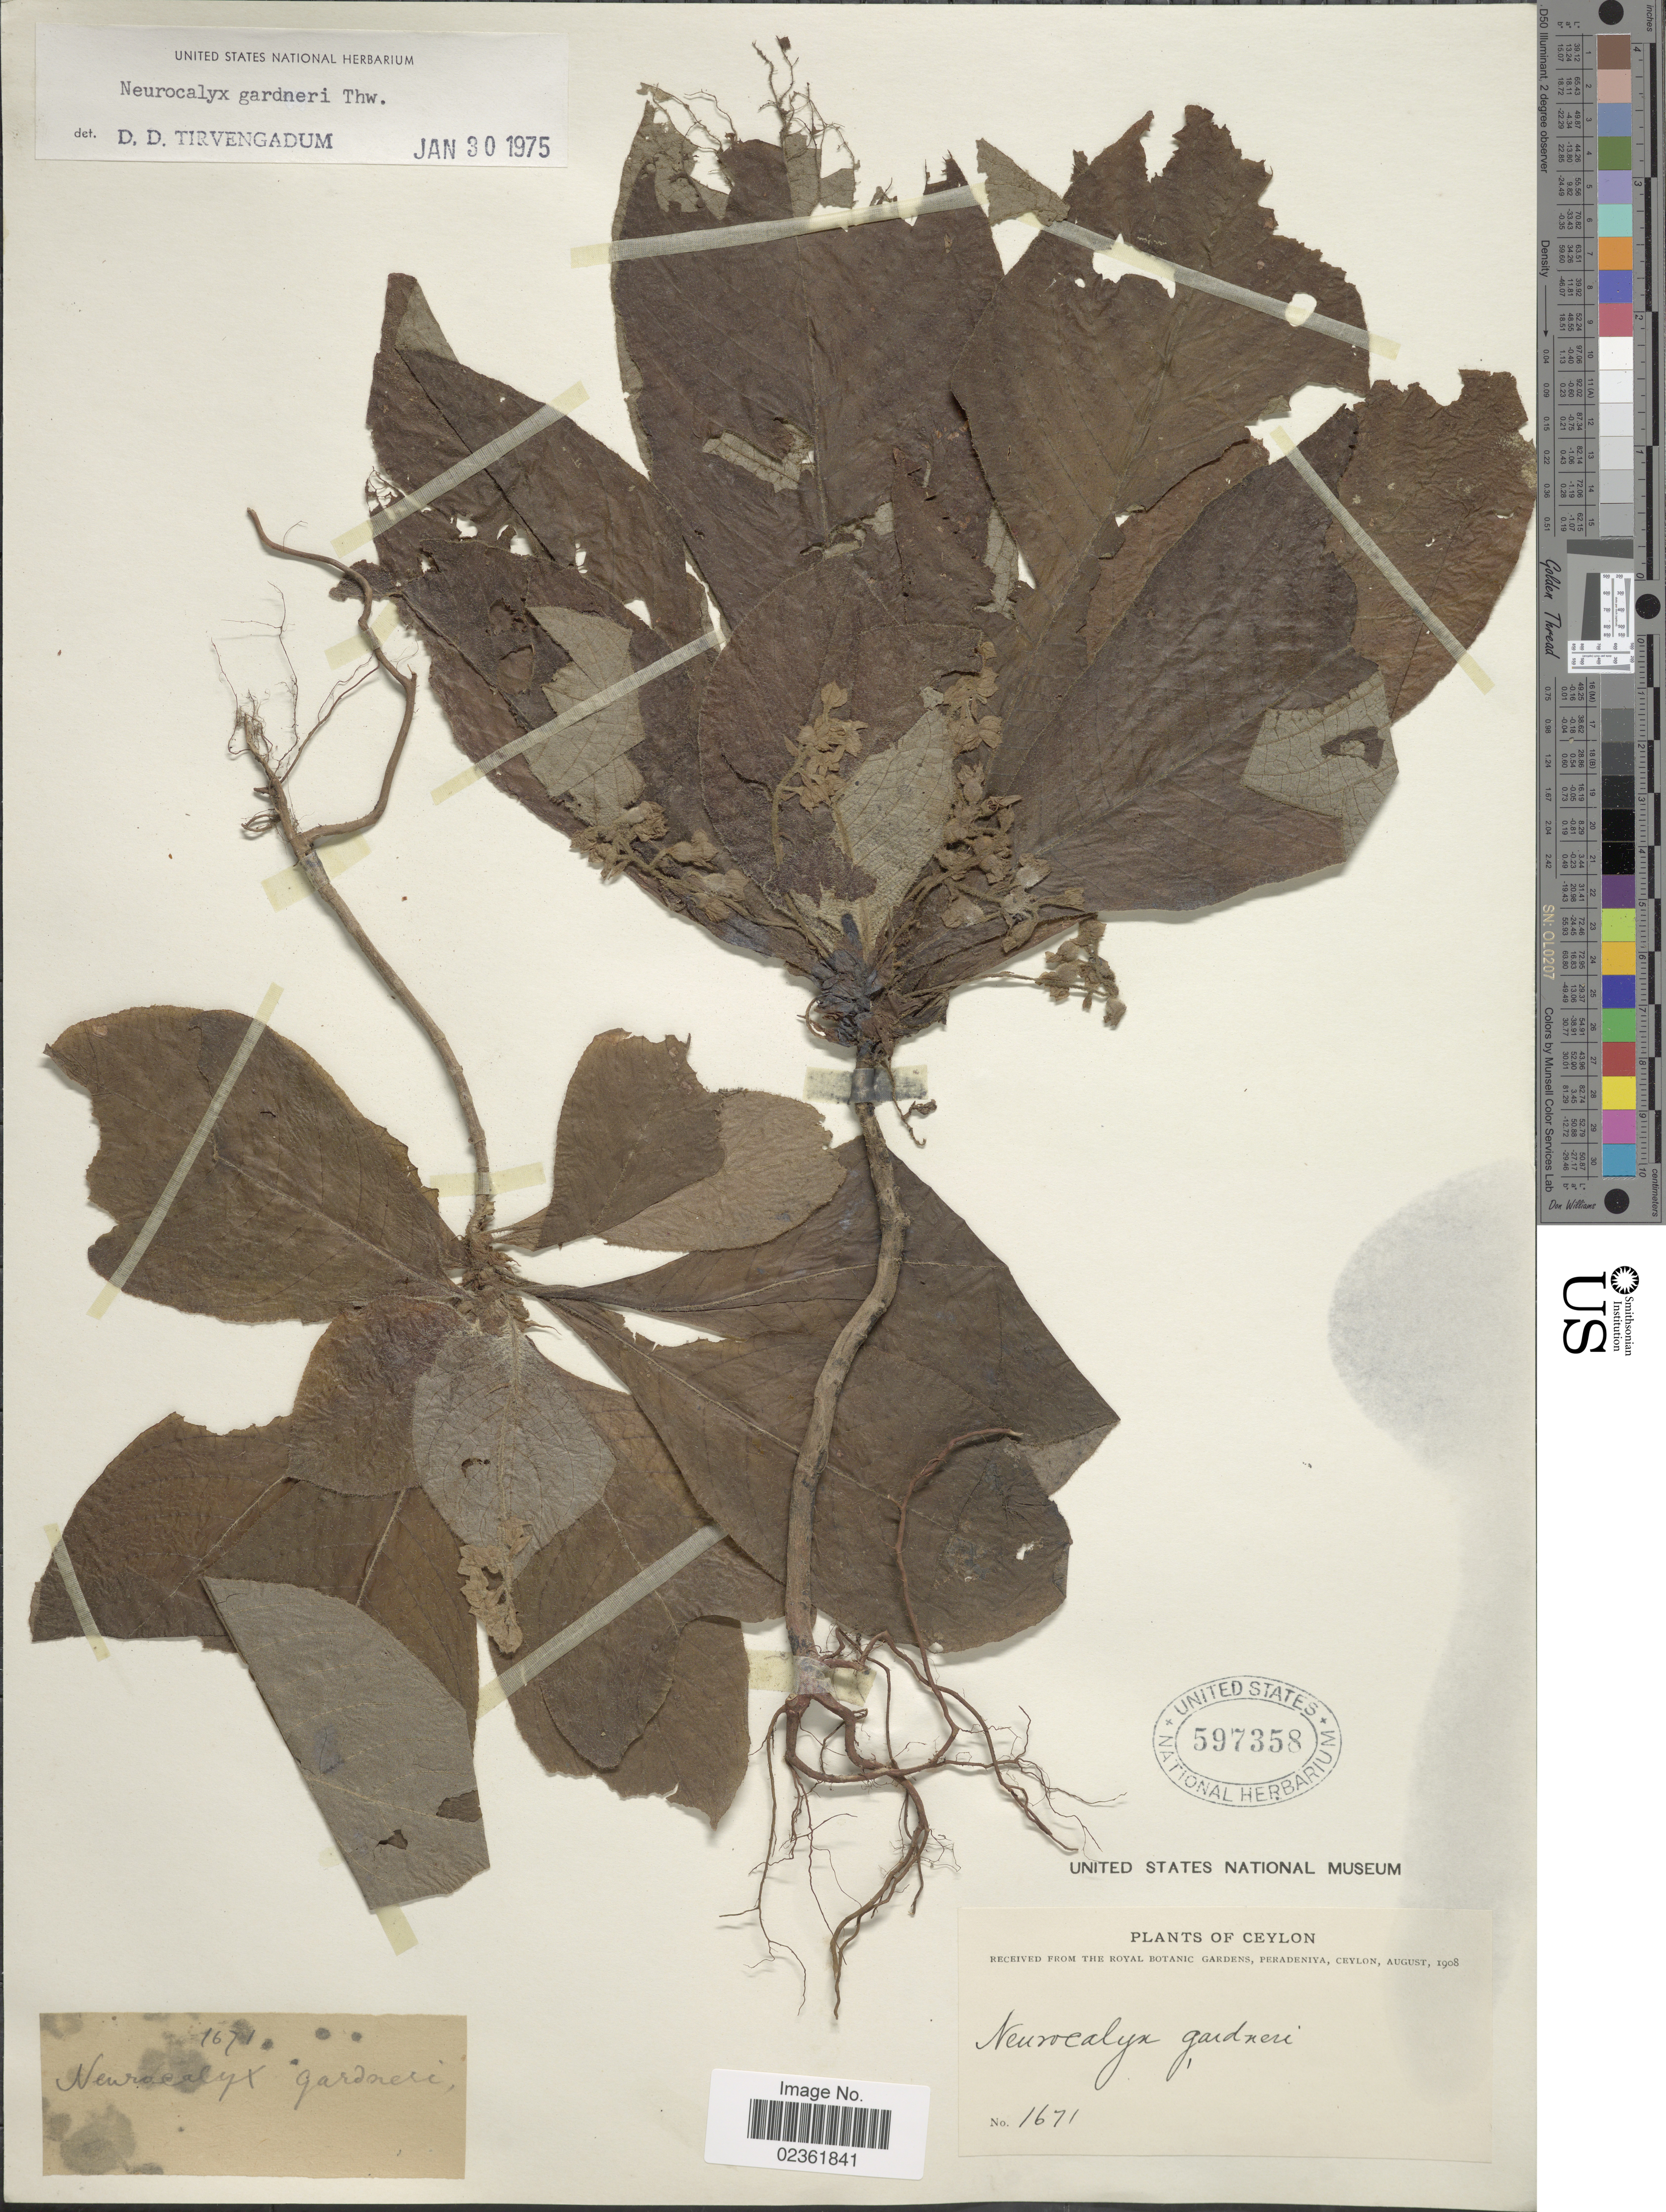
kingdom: Plantae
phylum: Tracheophyta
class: Magnoliopsida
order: Gentianales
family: Rubiaceae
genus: Neurocalyx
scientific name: Neurocalyx gardneri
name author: Thwaites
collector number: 1671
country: Sri Lanka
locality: Ceylon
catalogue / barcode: US 597358